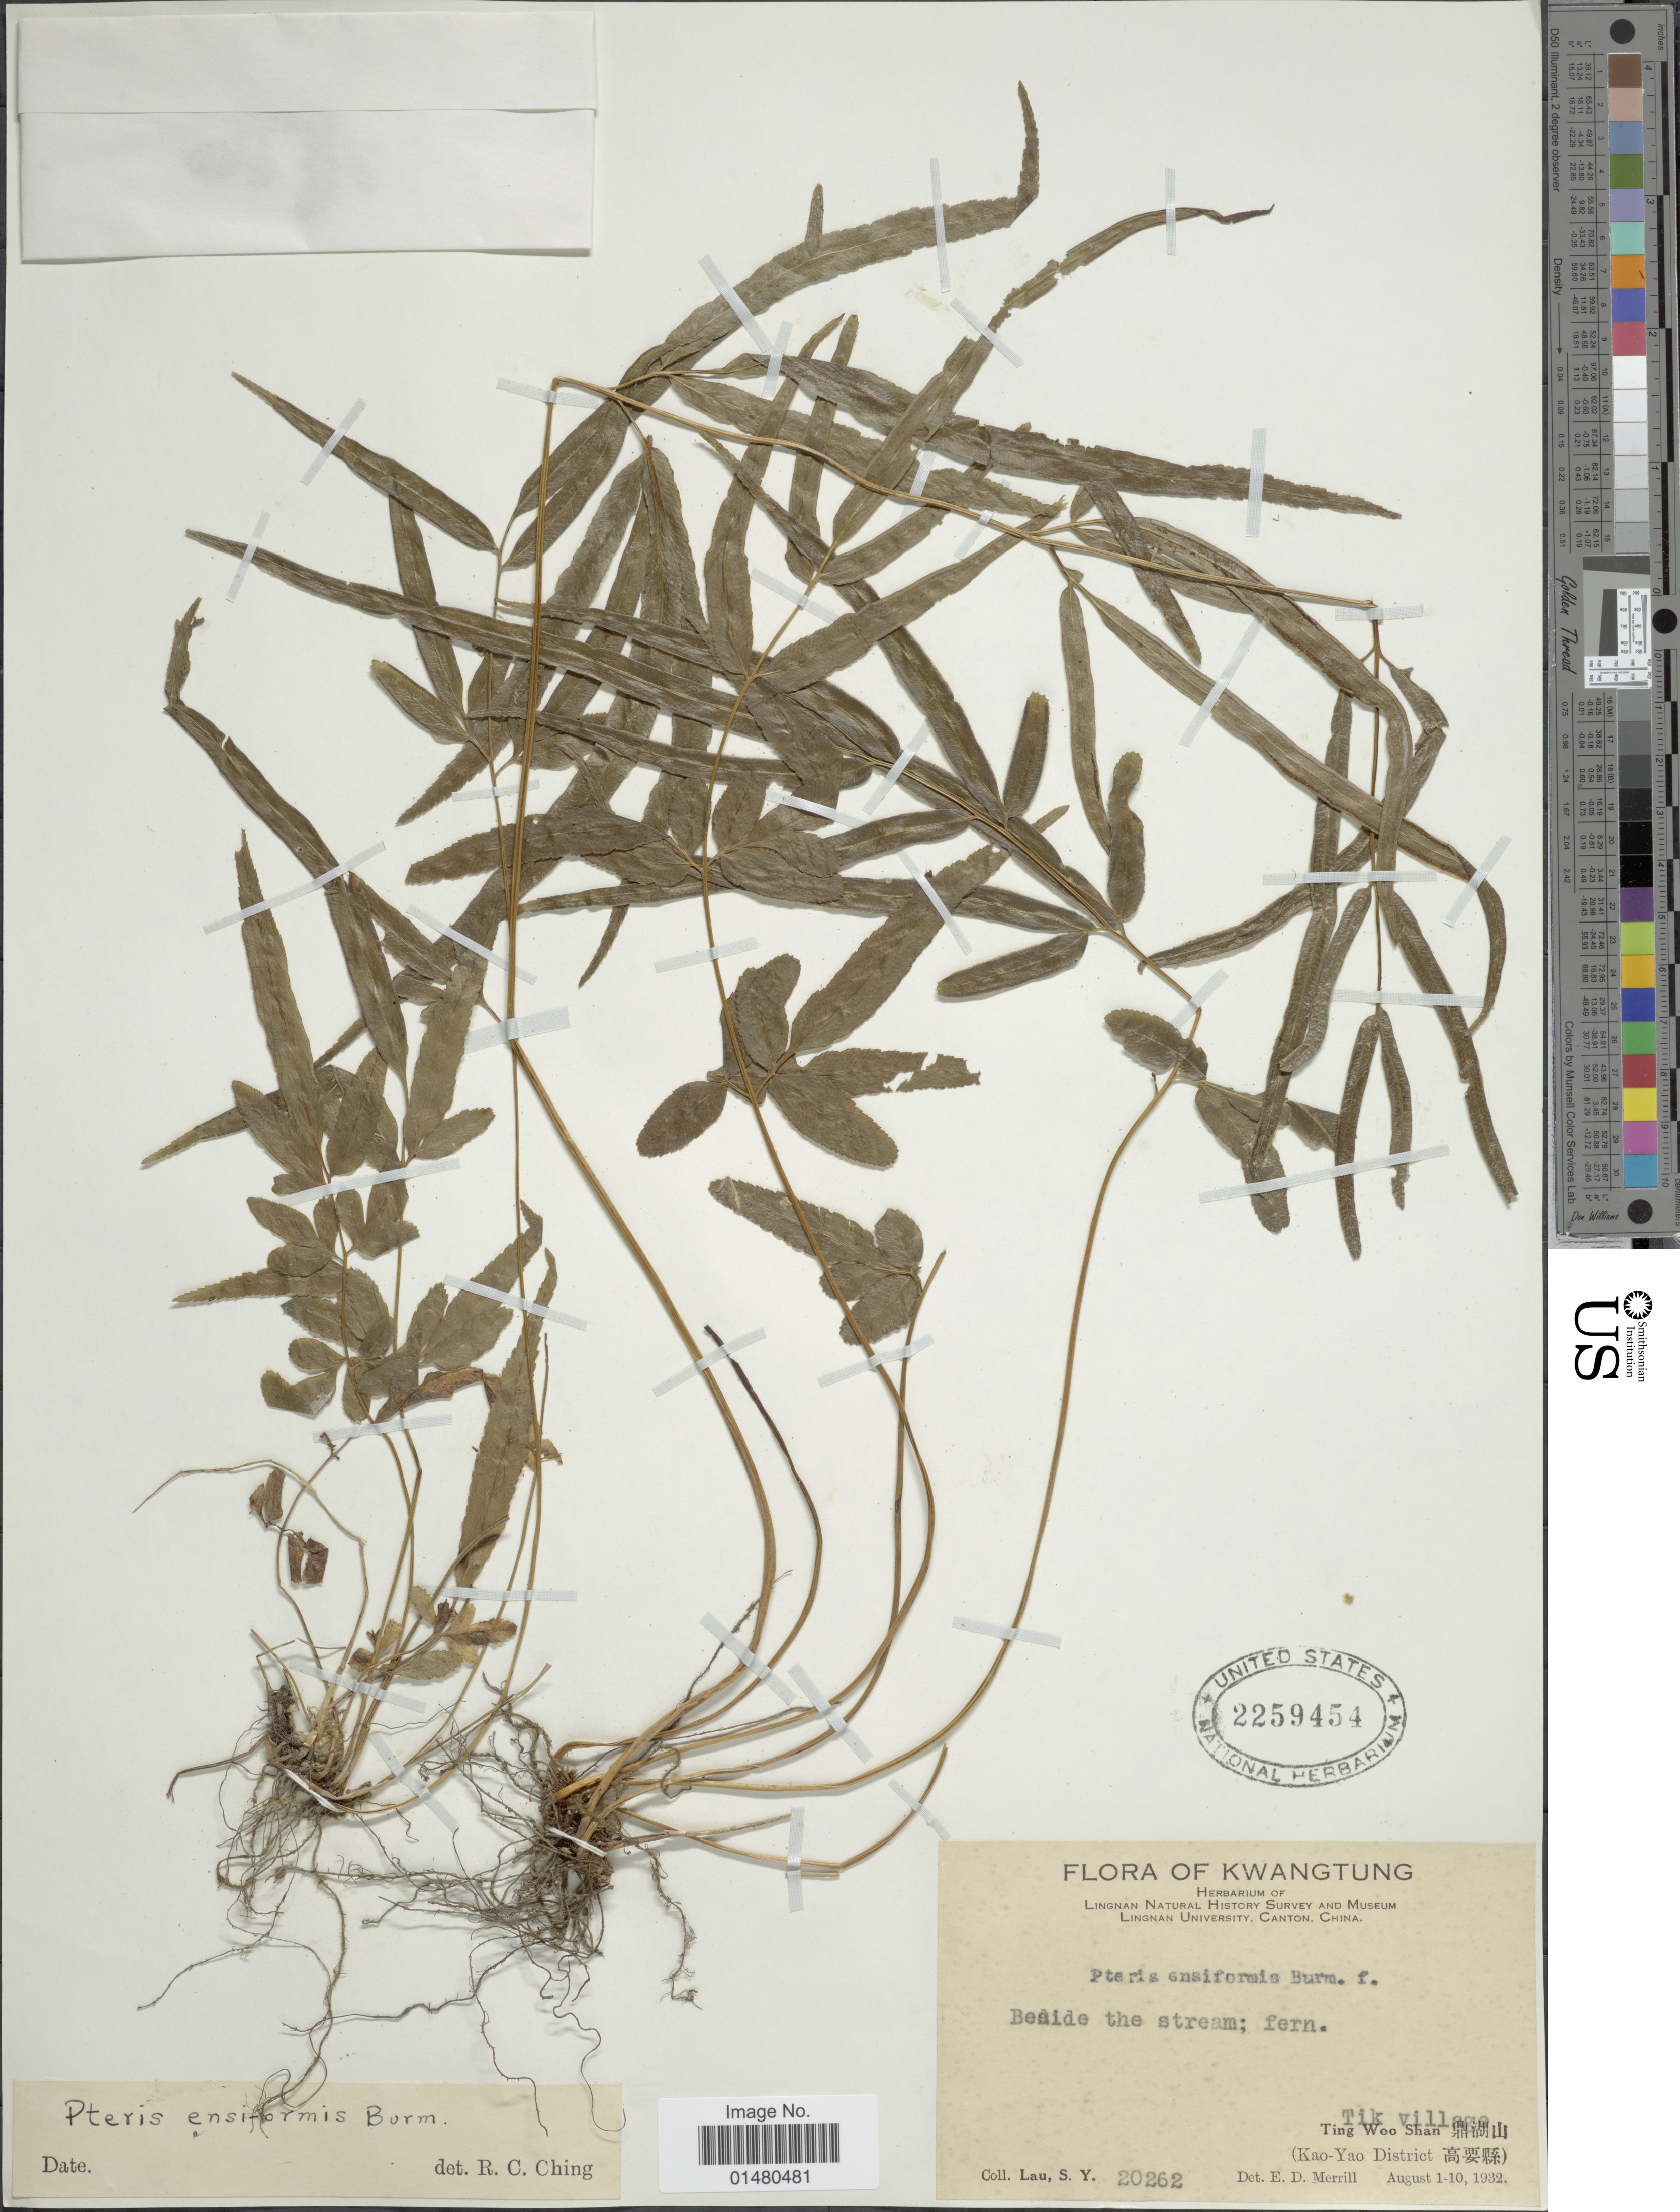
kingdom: Plantae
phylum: Tracheophyta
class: Polypodiopsida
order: Polypodiales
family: Pteridaceae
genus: Pteris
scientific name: Pteris ensiformis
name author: Burm. f.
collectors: S. Y. Lau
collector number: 20262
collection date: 1932-08-01/1932-08-10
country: China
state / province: Guangdong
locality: Kwatung,Tik village, Ting Woo Shan (Kao-Yao District)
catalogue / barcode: US 2259454